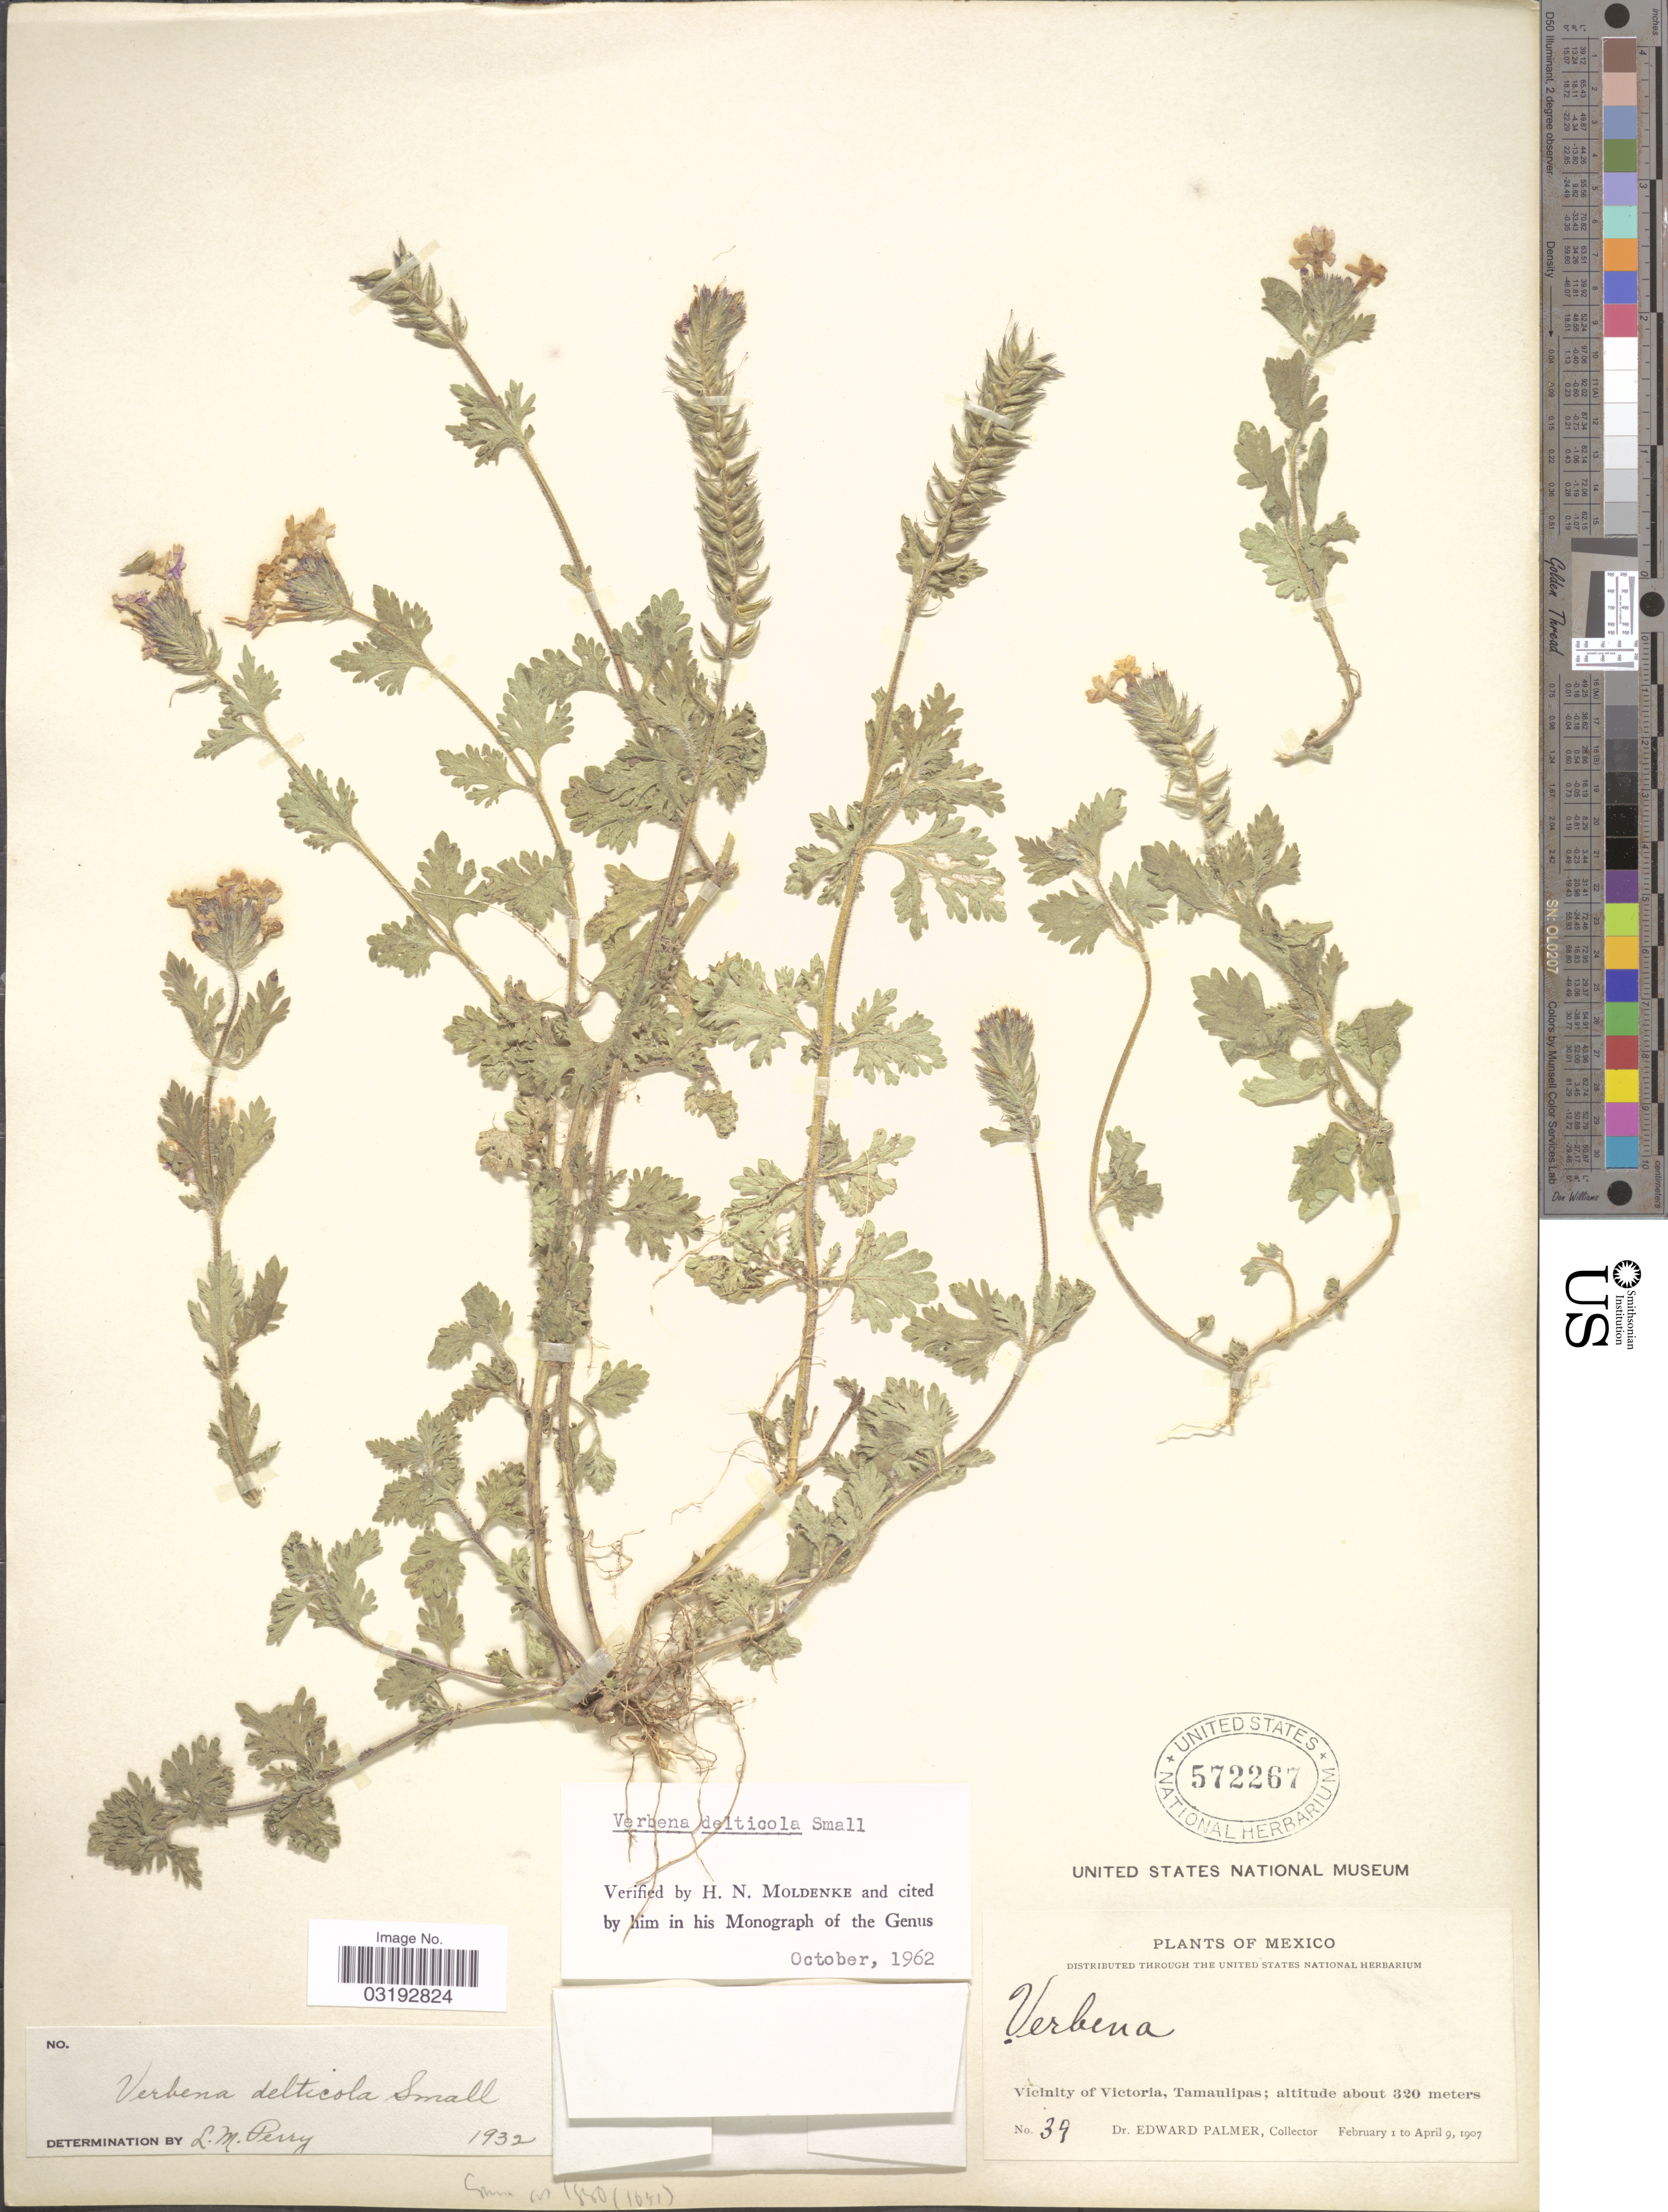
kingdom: Plantae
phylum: Tracheophyta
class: Magnoliopsida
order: Lamiales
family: Verbenaceae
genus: Verbena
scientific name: Verbena delticola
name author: Small ex Perry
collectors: E. Palmer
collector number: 39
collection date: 1907-02-01/1907-04-09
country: Mexico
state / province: Tamaulipas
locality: Vicinity of Victoria.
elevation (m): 320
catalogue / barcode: US 572267